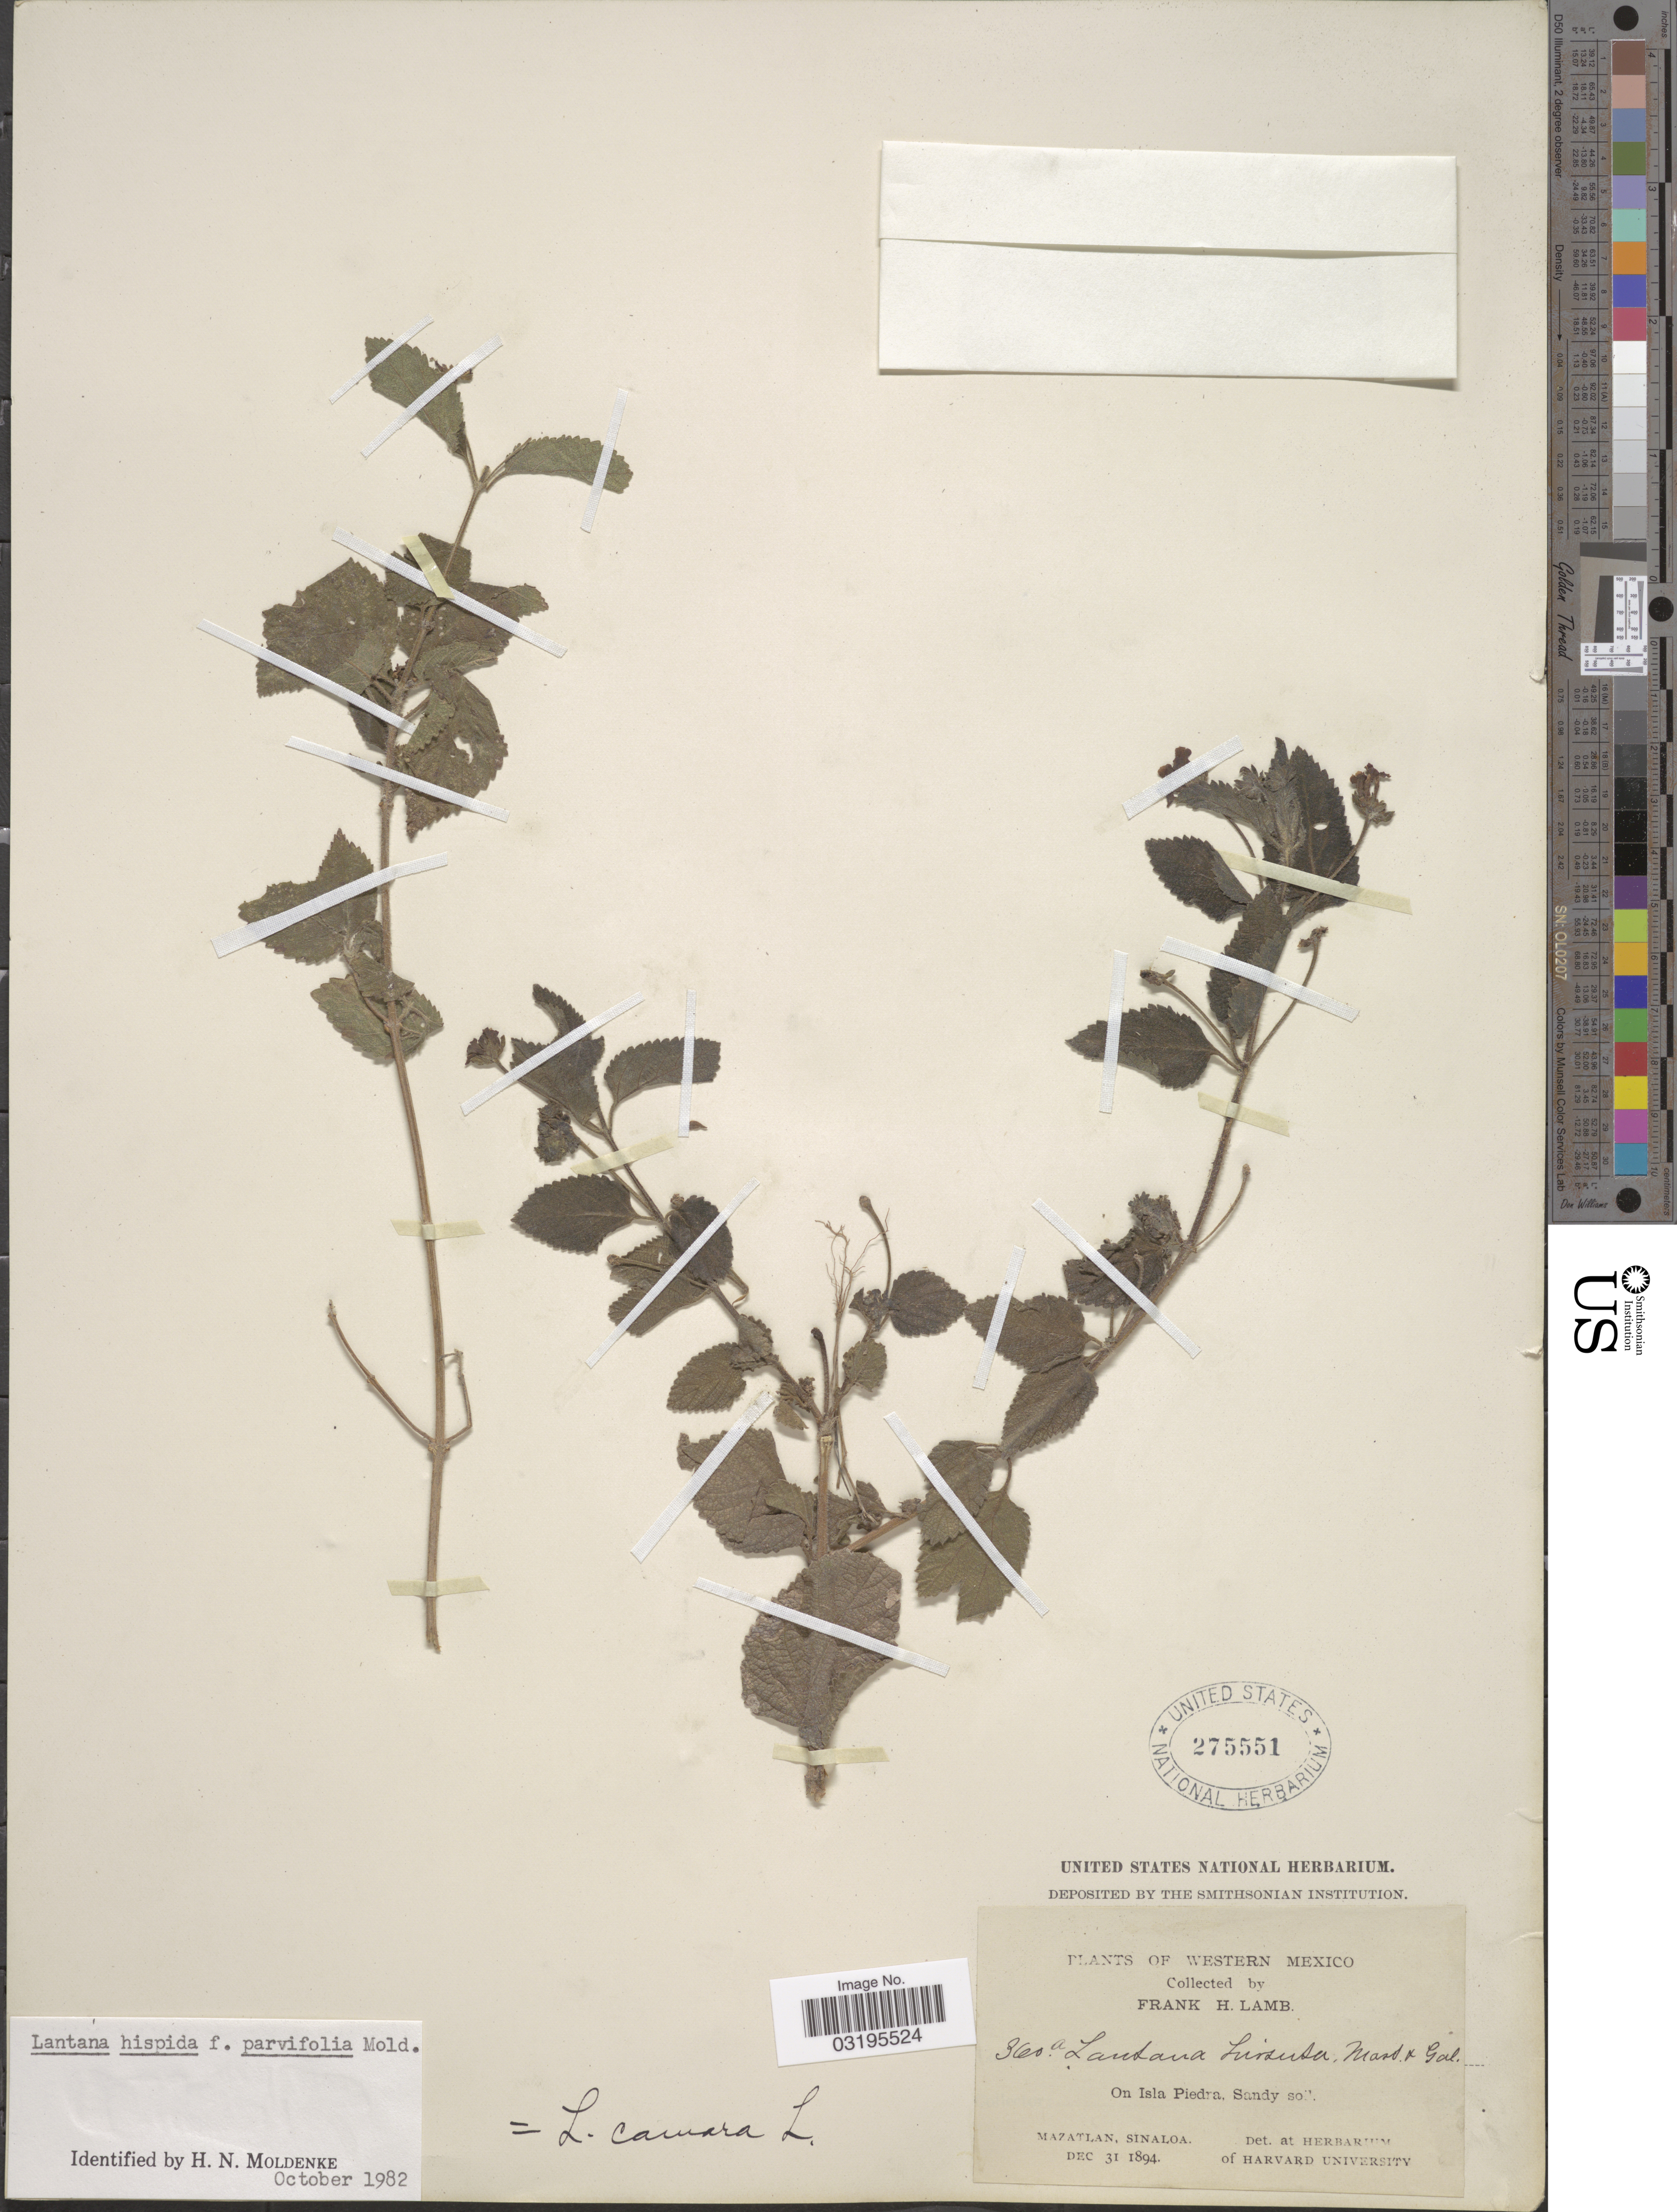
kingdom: Plantae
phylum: Tracheophyta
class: Magnoliopsida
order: Lamiales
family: Verbenaceae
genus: Lantana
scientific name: Lantana hispida f. parvifolia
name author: Kunth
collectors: F. H. Lamb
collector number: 360a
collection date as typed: Dec 31 1894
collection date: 1894-12-31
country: Mexico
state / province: Sinaloa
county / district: Mazatlán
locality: On Isla Piedra.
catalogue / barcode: US 275551